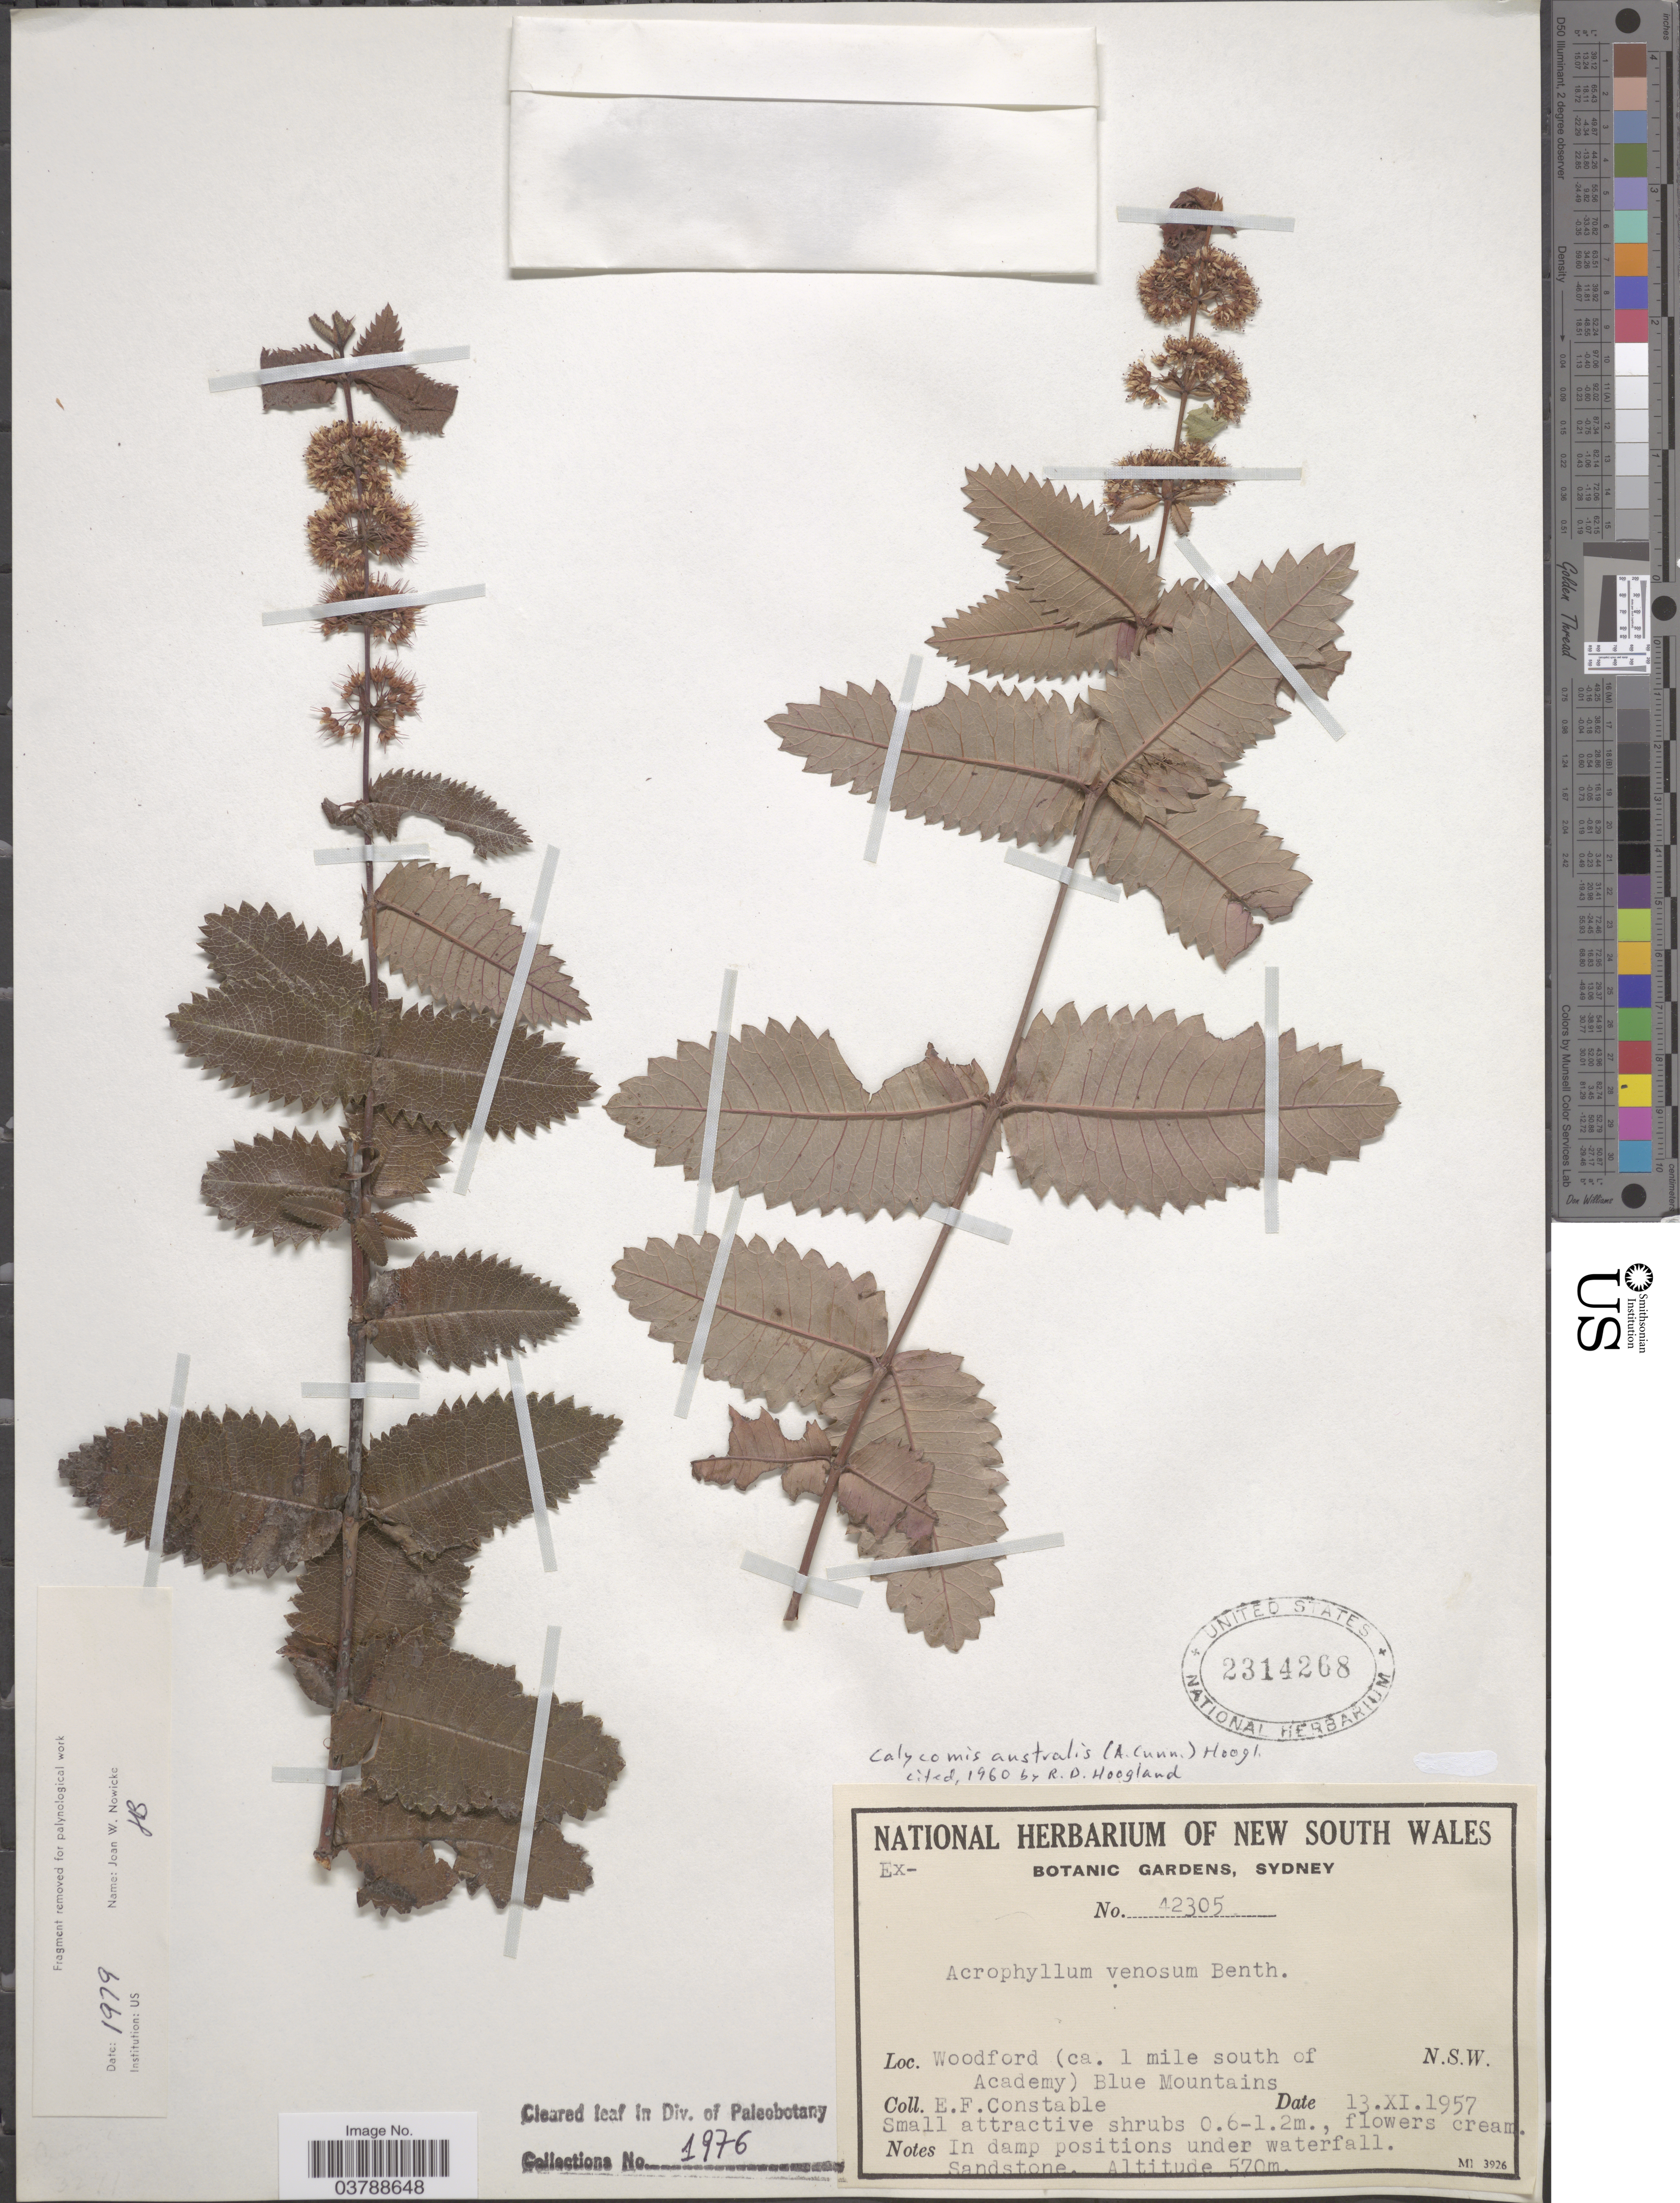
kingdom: Plantae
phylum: Tracheophyta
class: Magnoliopsida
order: Oxalidales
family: Cunoniaceae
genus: Acrophyllum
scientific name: Acrophyllum australe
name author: (A. Cunn.) Hoogland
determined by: Strong, Mark T., (BOT), Smithsonian Institution - National Museum of Natural History (UNITED STATES)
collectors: E. F. Constable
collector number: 42305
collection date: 1957-11-13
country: Australia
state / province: New South Wales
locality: Woodford ( ca. 1 mile south of Academy) Blue Mountains.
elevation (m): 570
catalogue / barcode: US 2314268